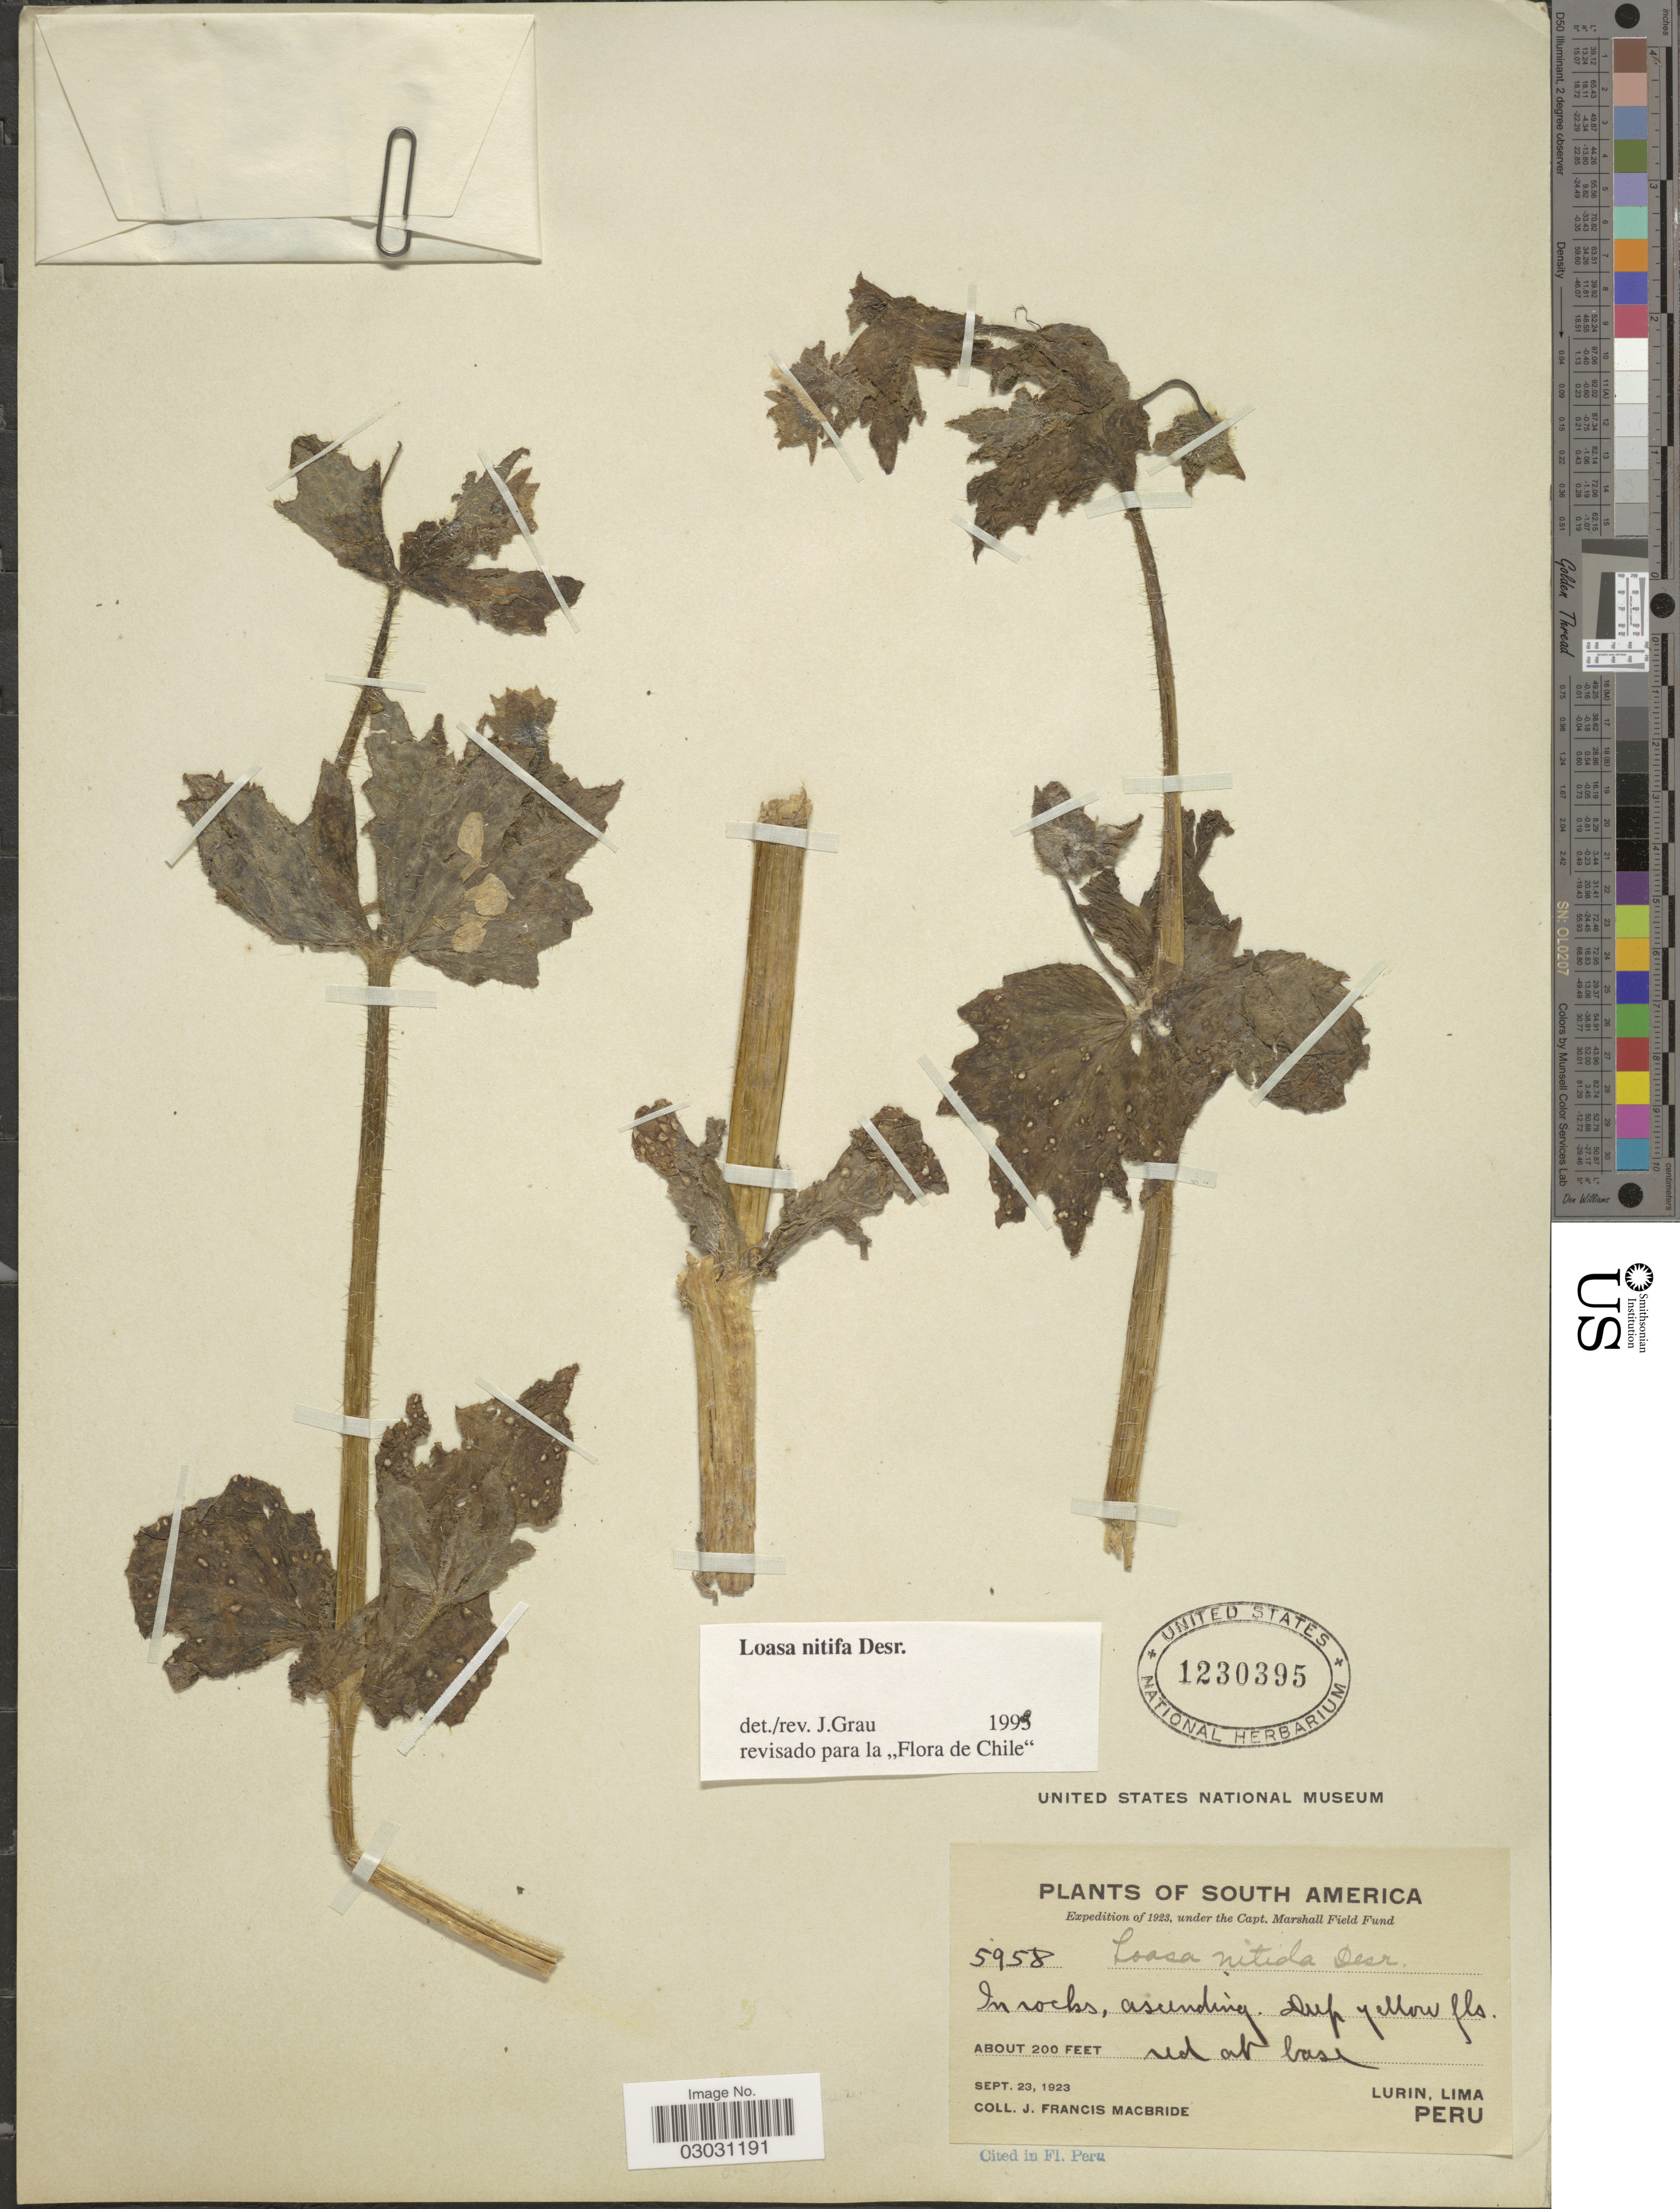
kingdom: Plantae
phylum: Tracheophyta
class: Magnoliopsida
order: Cornales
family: Loasaceae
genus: Loasa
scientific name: Loasa nitida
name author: Desr.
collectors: J. F. Macbride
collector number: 5958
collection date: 1923-09-23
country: Peru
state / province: Lima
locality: Lurin.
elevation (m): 61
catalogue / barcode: US 1230395